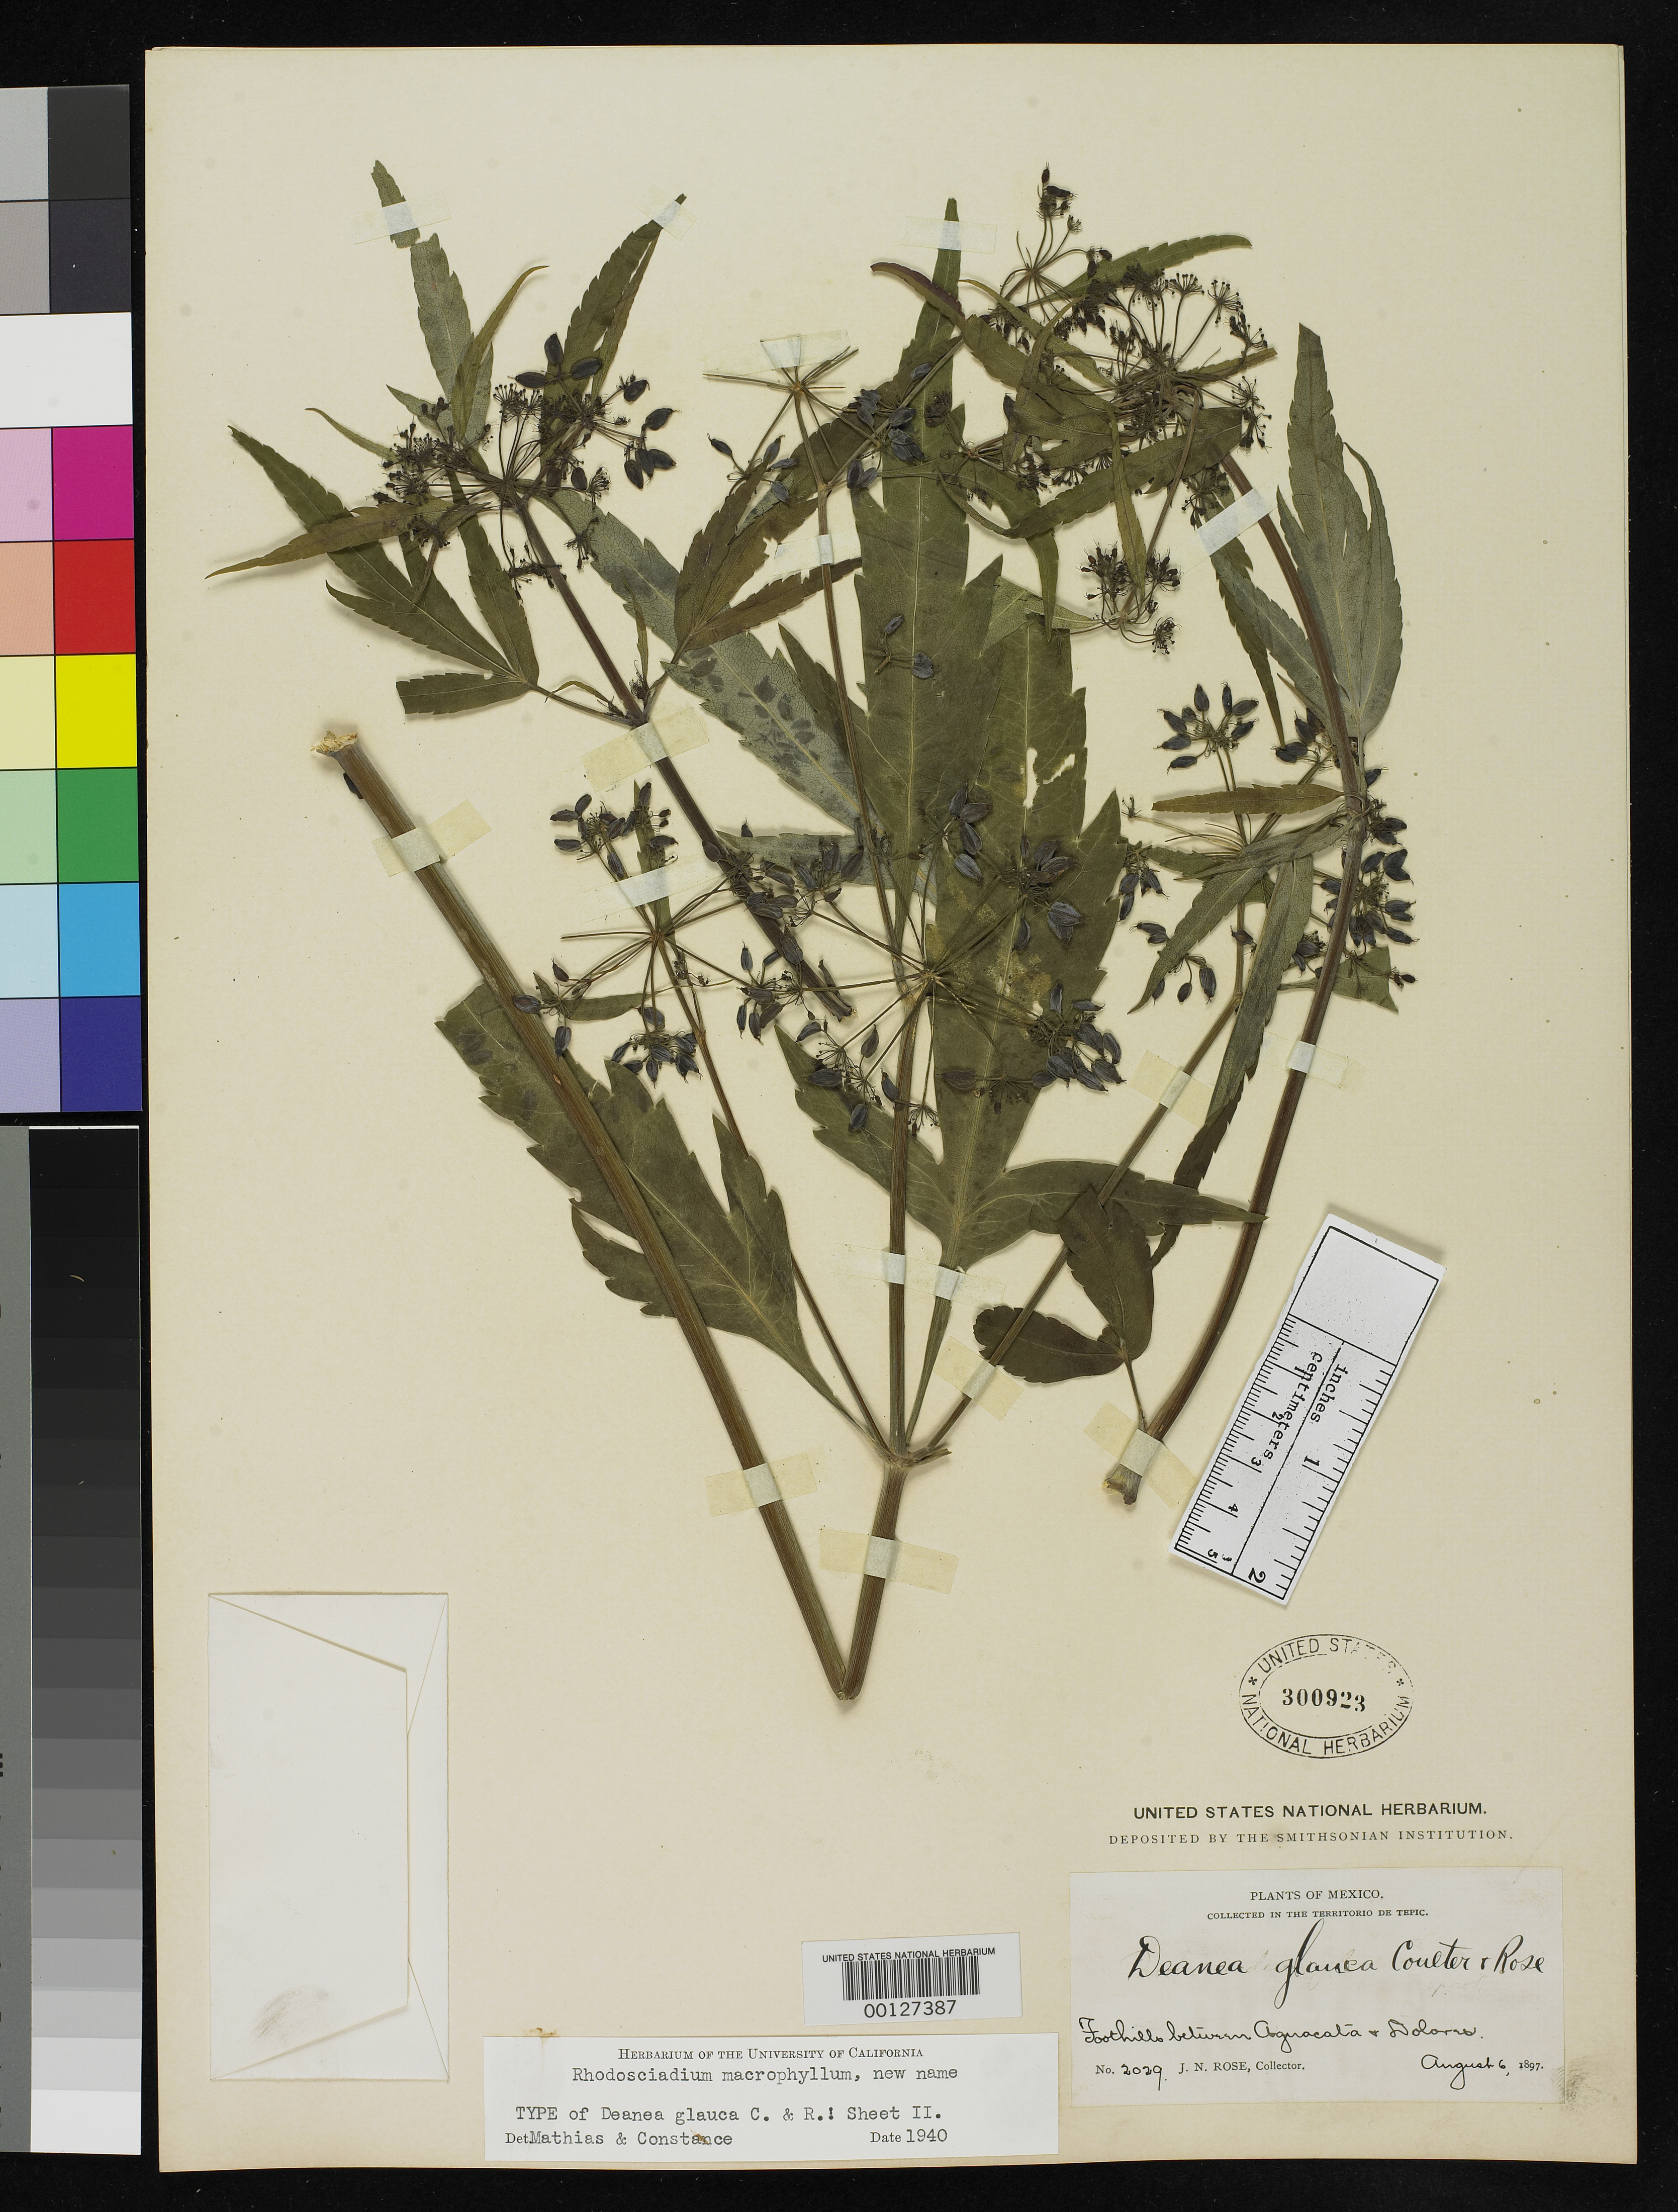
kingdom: Plantae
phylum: Tracheophyta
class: Magnoliopsida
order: Apiales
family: Apiaceae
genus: Deanea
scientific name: Deanea glauca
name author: J.M. Coult. & Rose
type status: Holotype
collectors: J. N. Rose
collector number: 2029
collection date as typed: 06 Aug 1897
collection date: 1897-08-06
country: Mexico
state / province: Nayarit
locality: Tepic, foothills between Aguacata & Dolores.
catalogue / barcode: US 300923